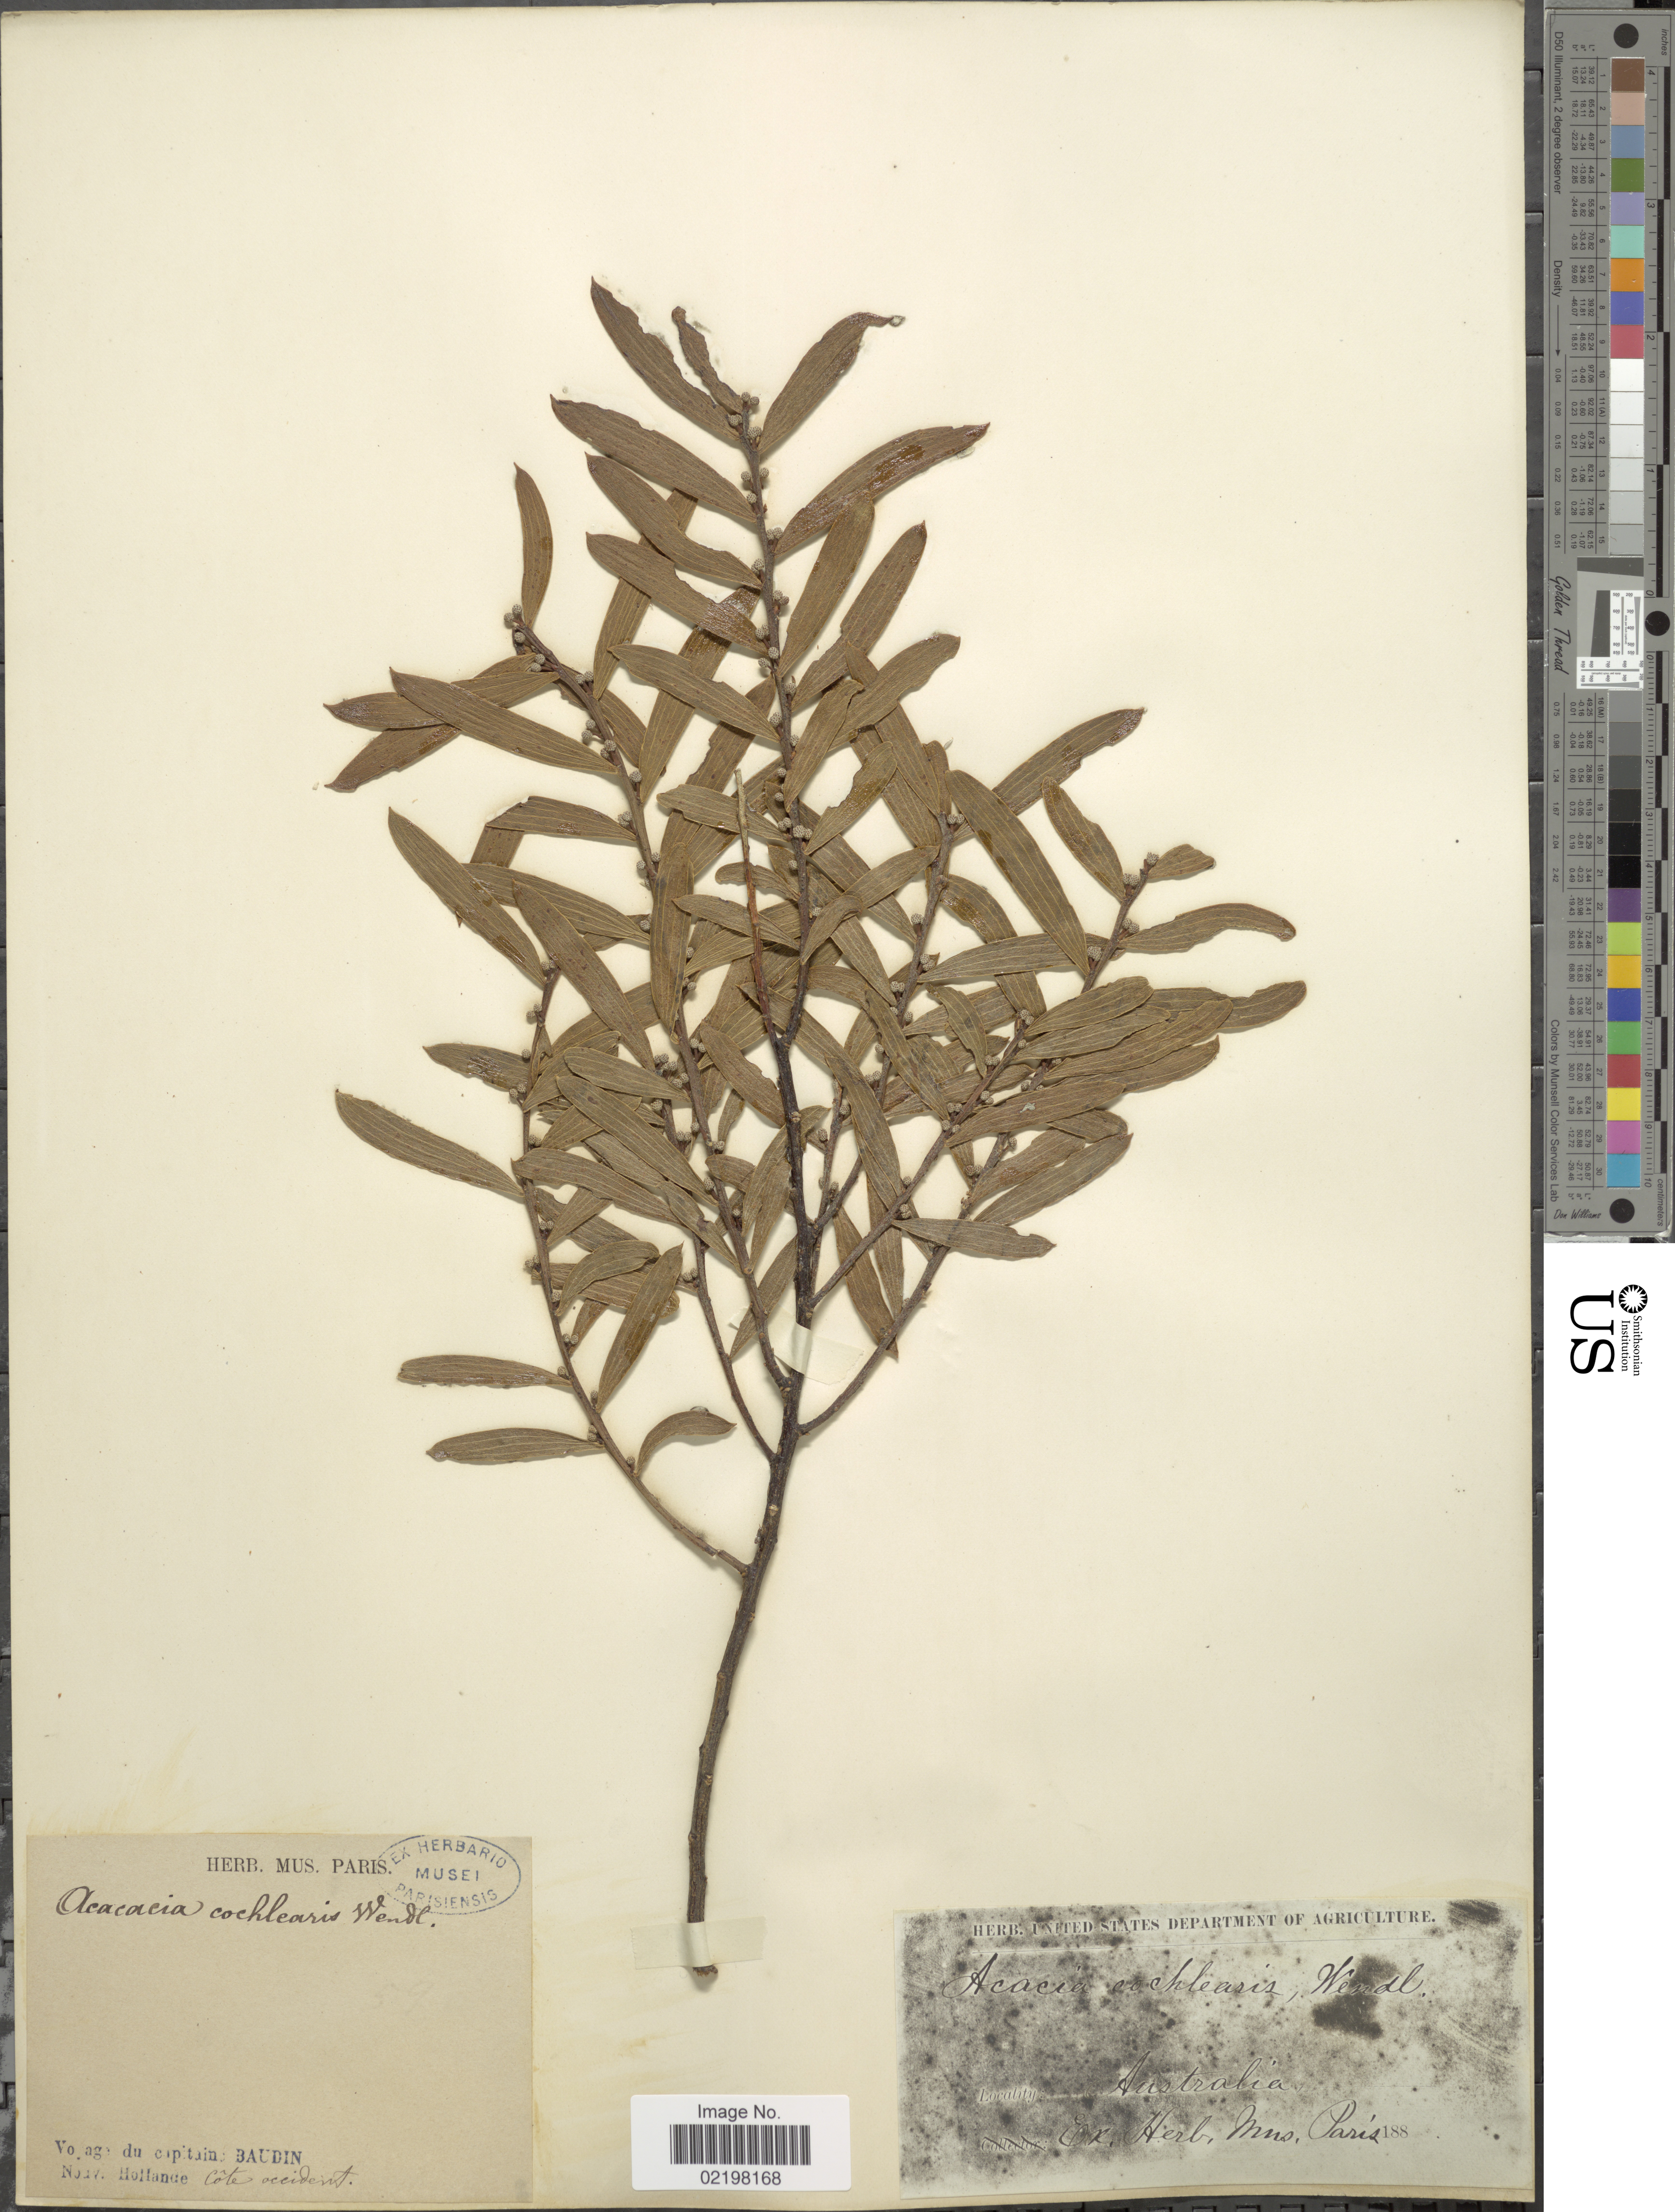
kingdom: Plantae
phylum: Tracheophyta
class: Magnoliopsida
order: Fabales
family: Fabaceae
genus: Acacia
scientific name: Acacia cochlearis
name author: (Labill.) J.C. Wendl.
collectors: T. Baudin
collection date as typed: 188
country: Australia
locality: Noav Hollande, Côte occident